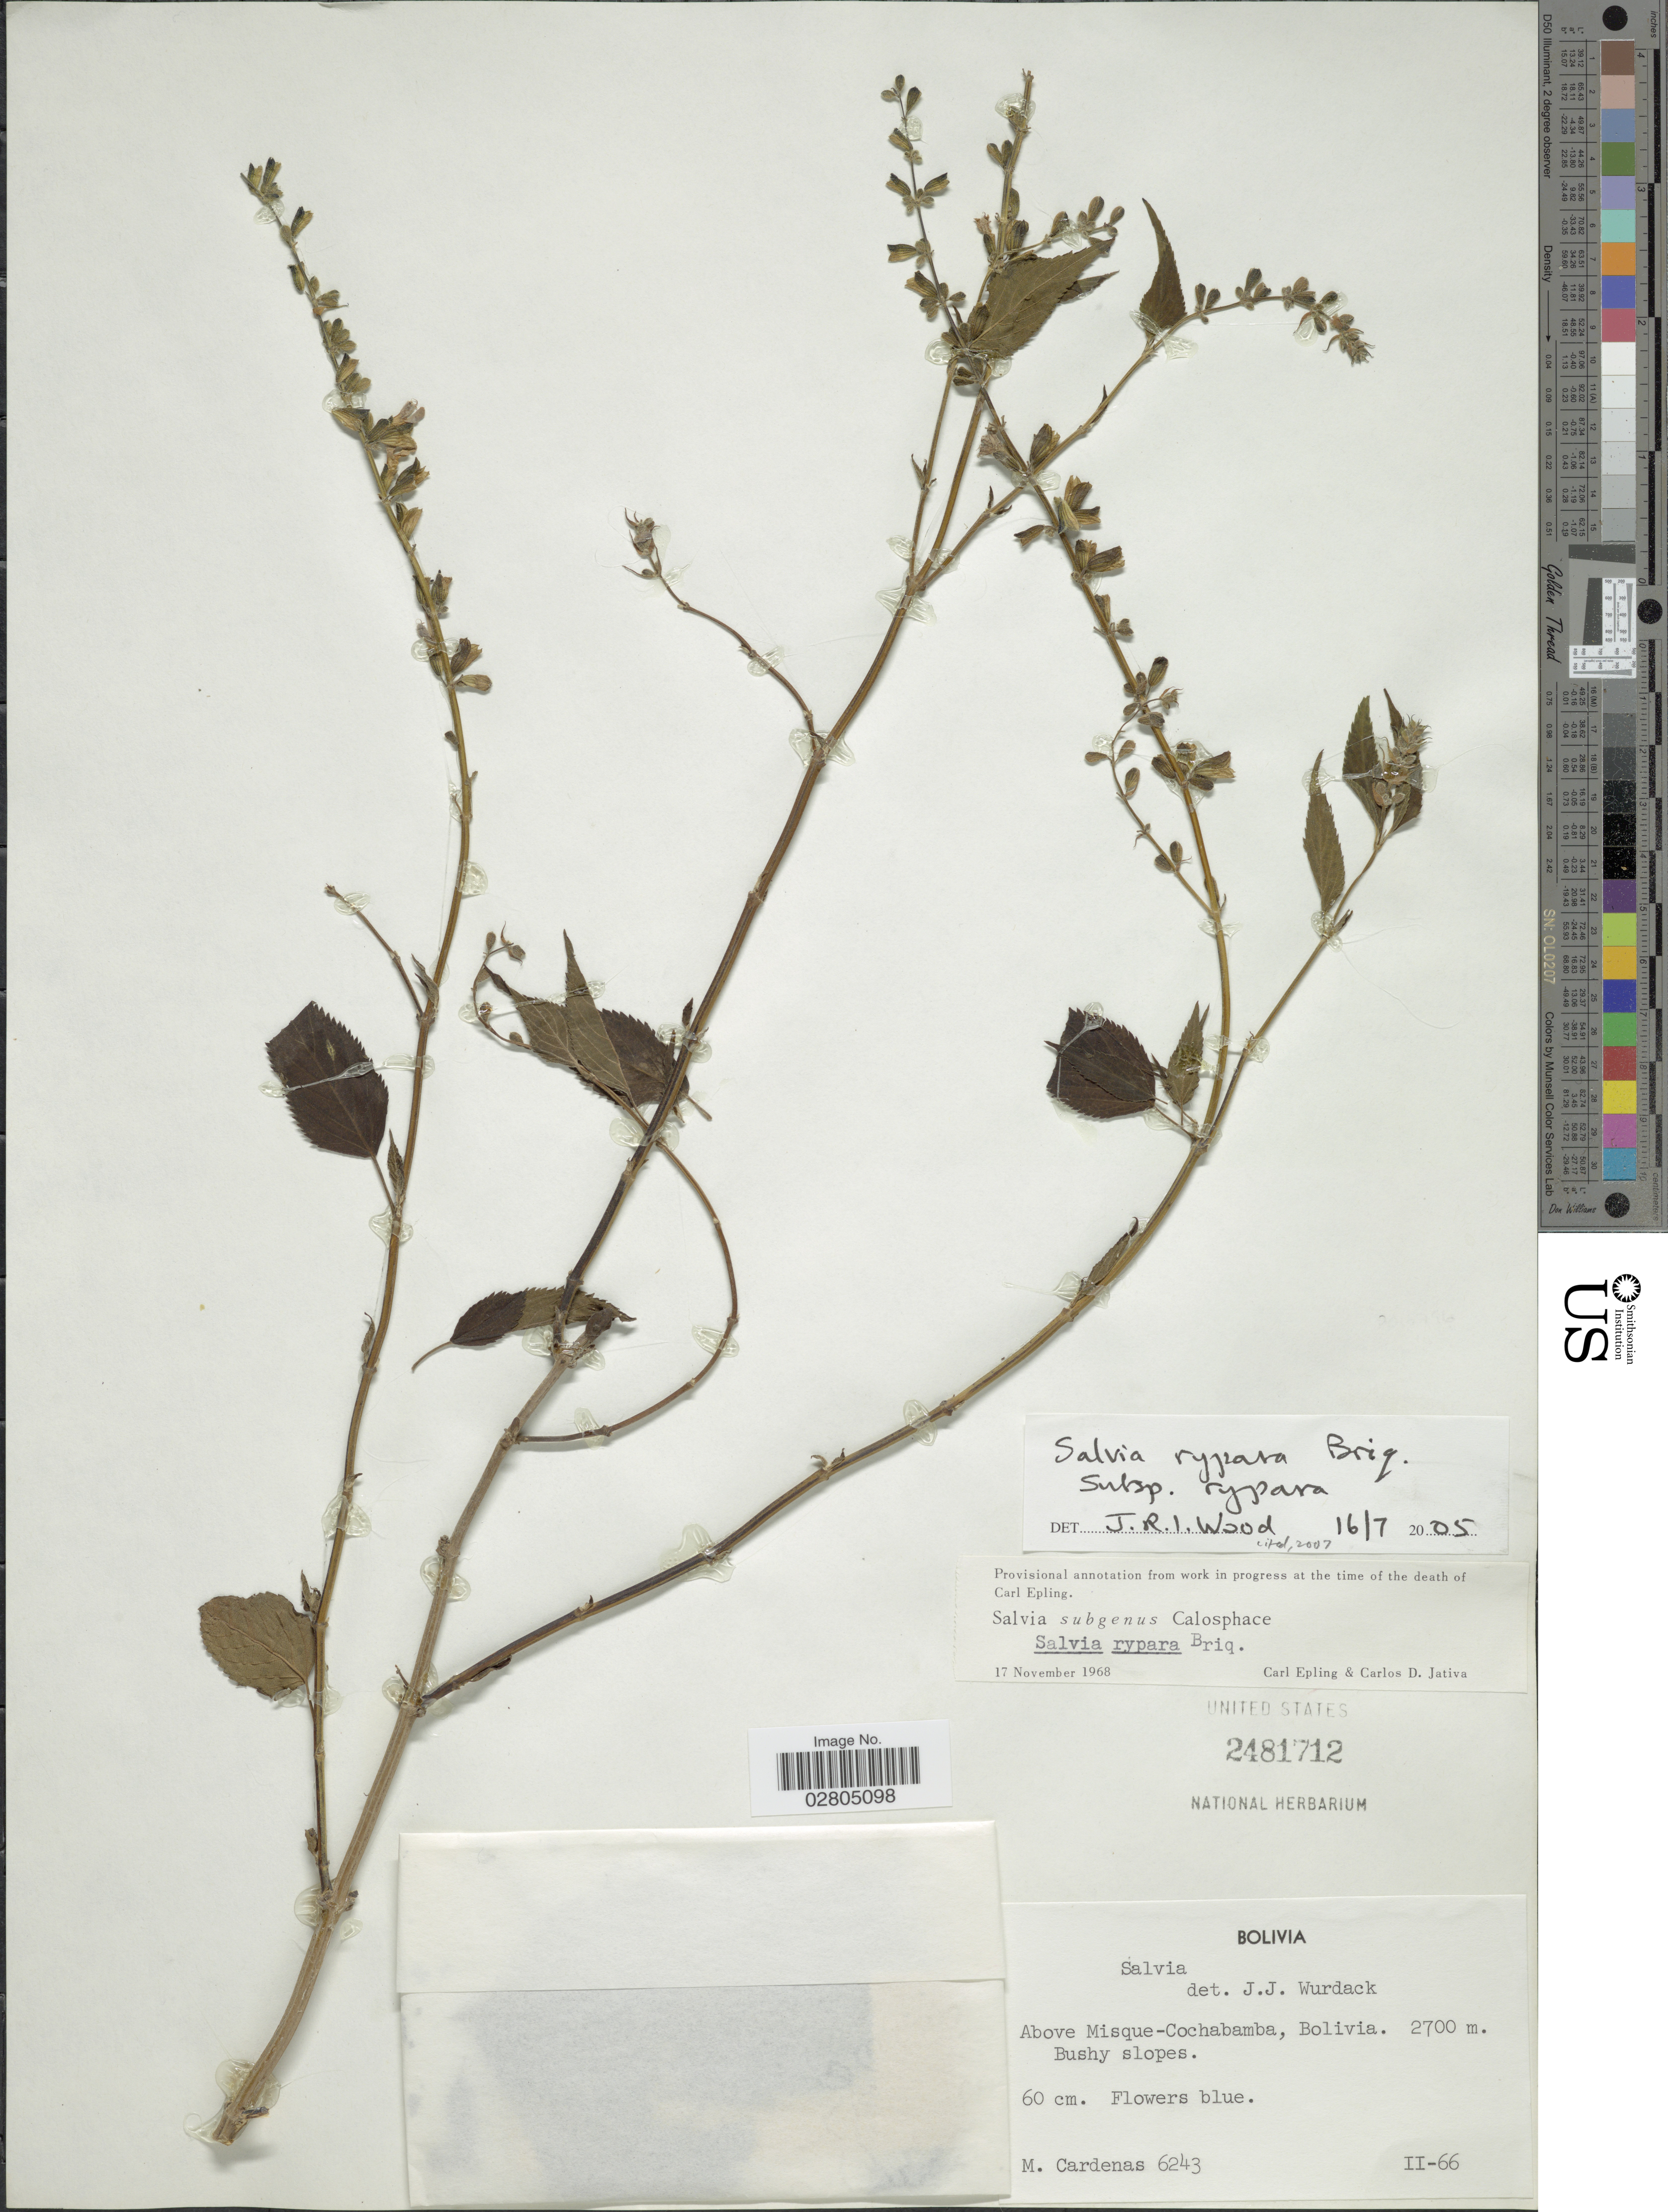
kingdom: Plantae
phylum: Tracheophyta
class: Magnoliopsida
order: Lamiales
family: Lamiaceae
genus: Salvia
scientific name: Salvia rusbyi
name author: Britton ex Rusby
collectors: M. Cárdenas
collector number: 6243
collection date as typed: Transcribed d/m/y: /2/66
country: Bolivia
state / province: Cochabamba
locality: Above Misque-Cochabamba.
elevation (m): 2700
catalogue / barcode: US 2481712